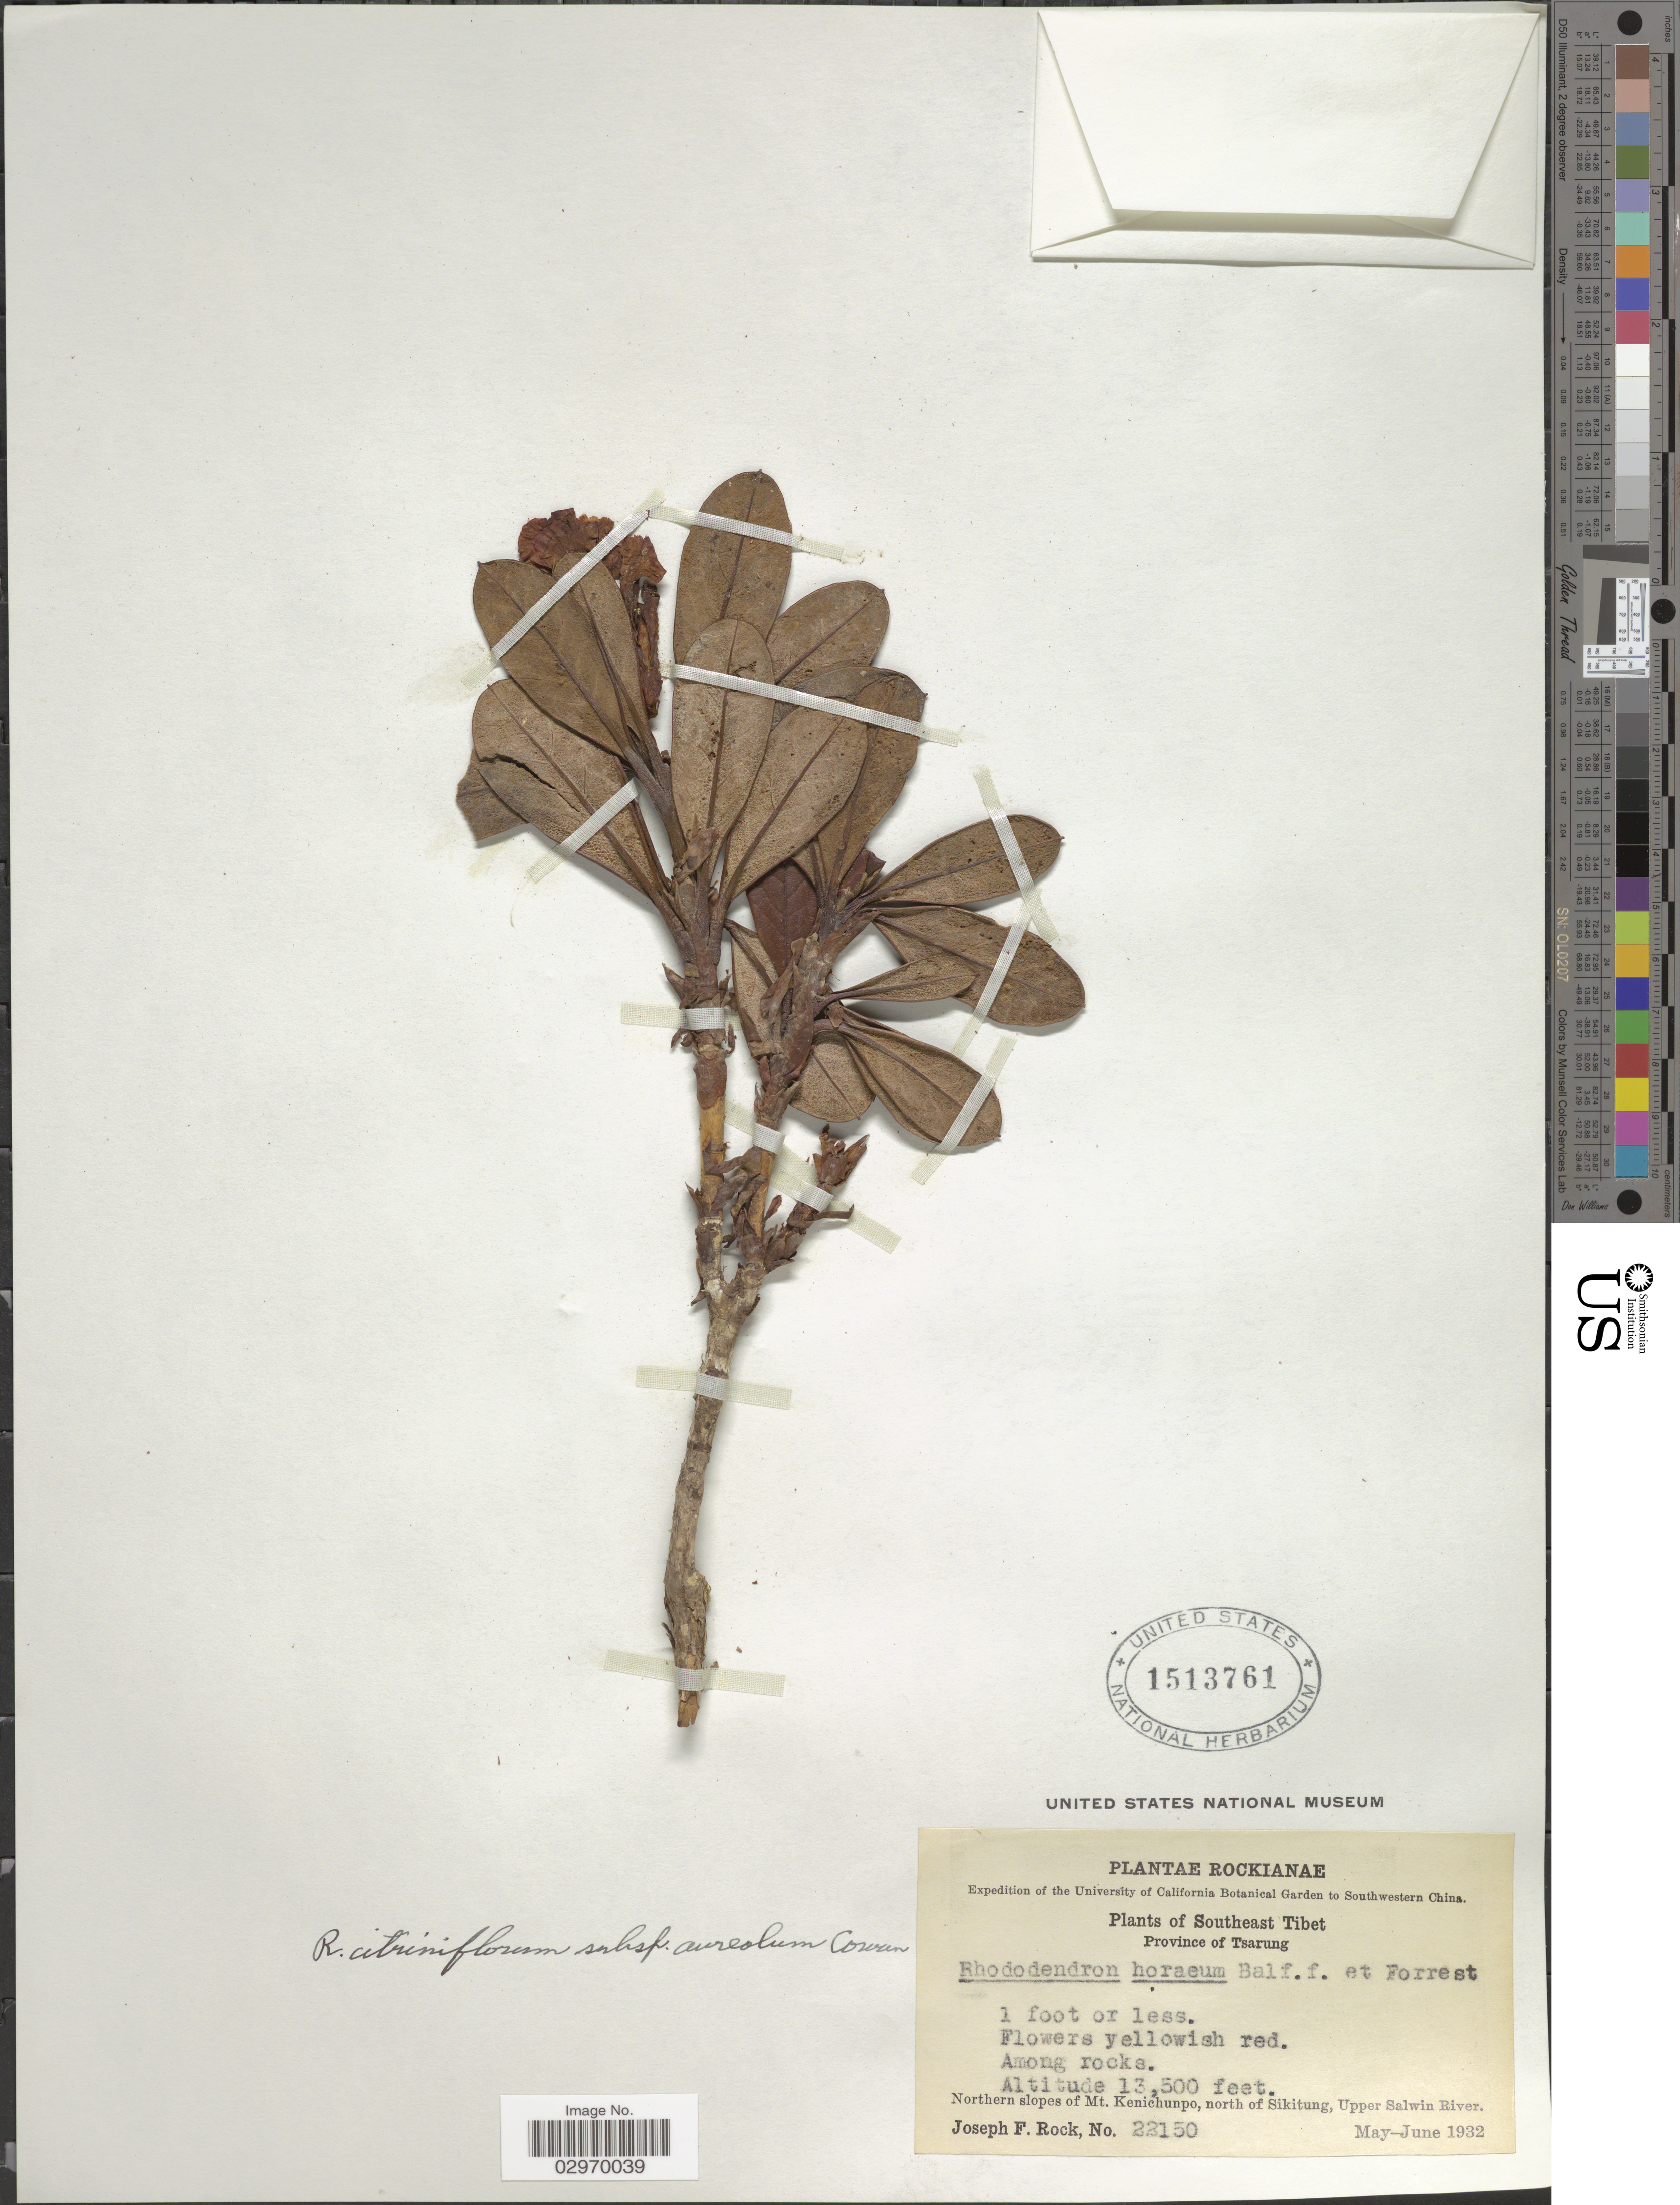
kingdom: Plantae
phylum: Tracheophyta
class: Magnoliopsida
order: Ericales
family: Ericaceae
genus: Rhododendron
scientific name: Rhododendron citriniflorum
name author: Balf. f. & Forrest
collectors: J. F. Rock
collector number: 22150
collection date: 1932-05/1932-06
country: China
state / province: Xizang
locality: Southwestern China. Southeast Tibet. Province of Tsarung. Northern slopes of Mt. Kenichunpo, north of Sikitung, Upper Salwin River.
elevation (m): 4115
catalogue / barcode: US 1513761